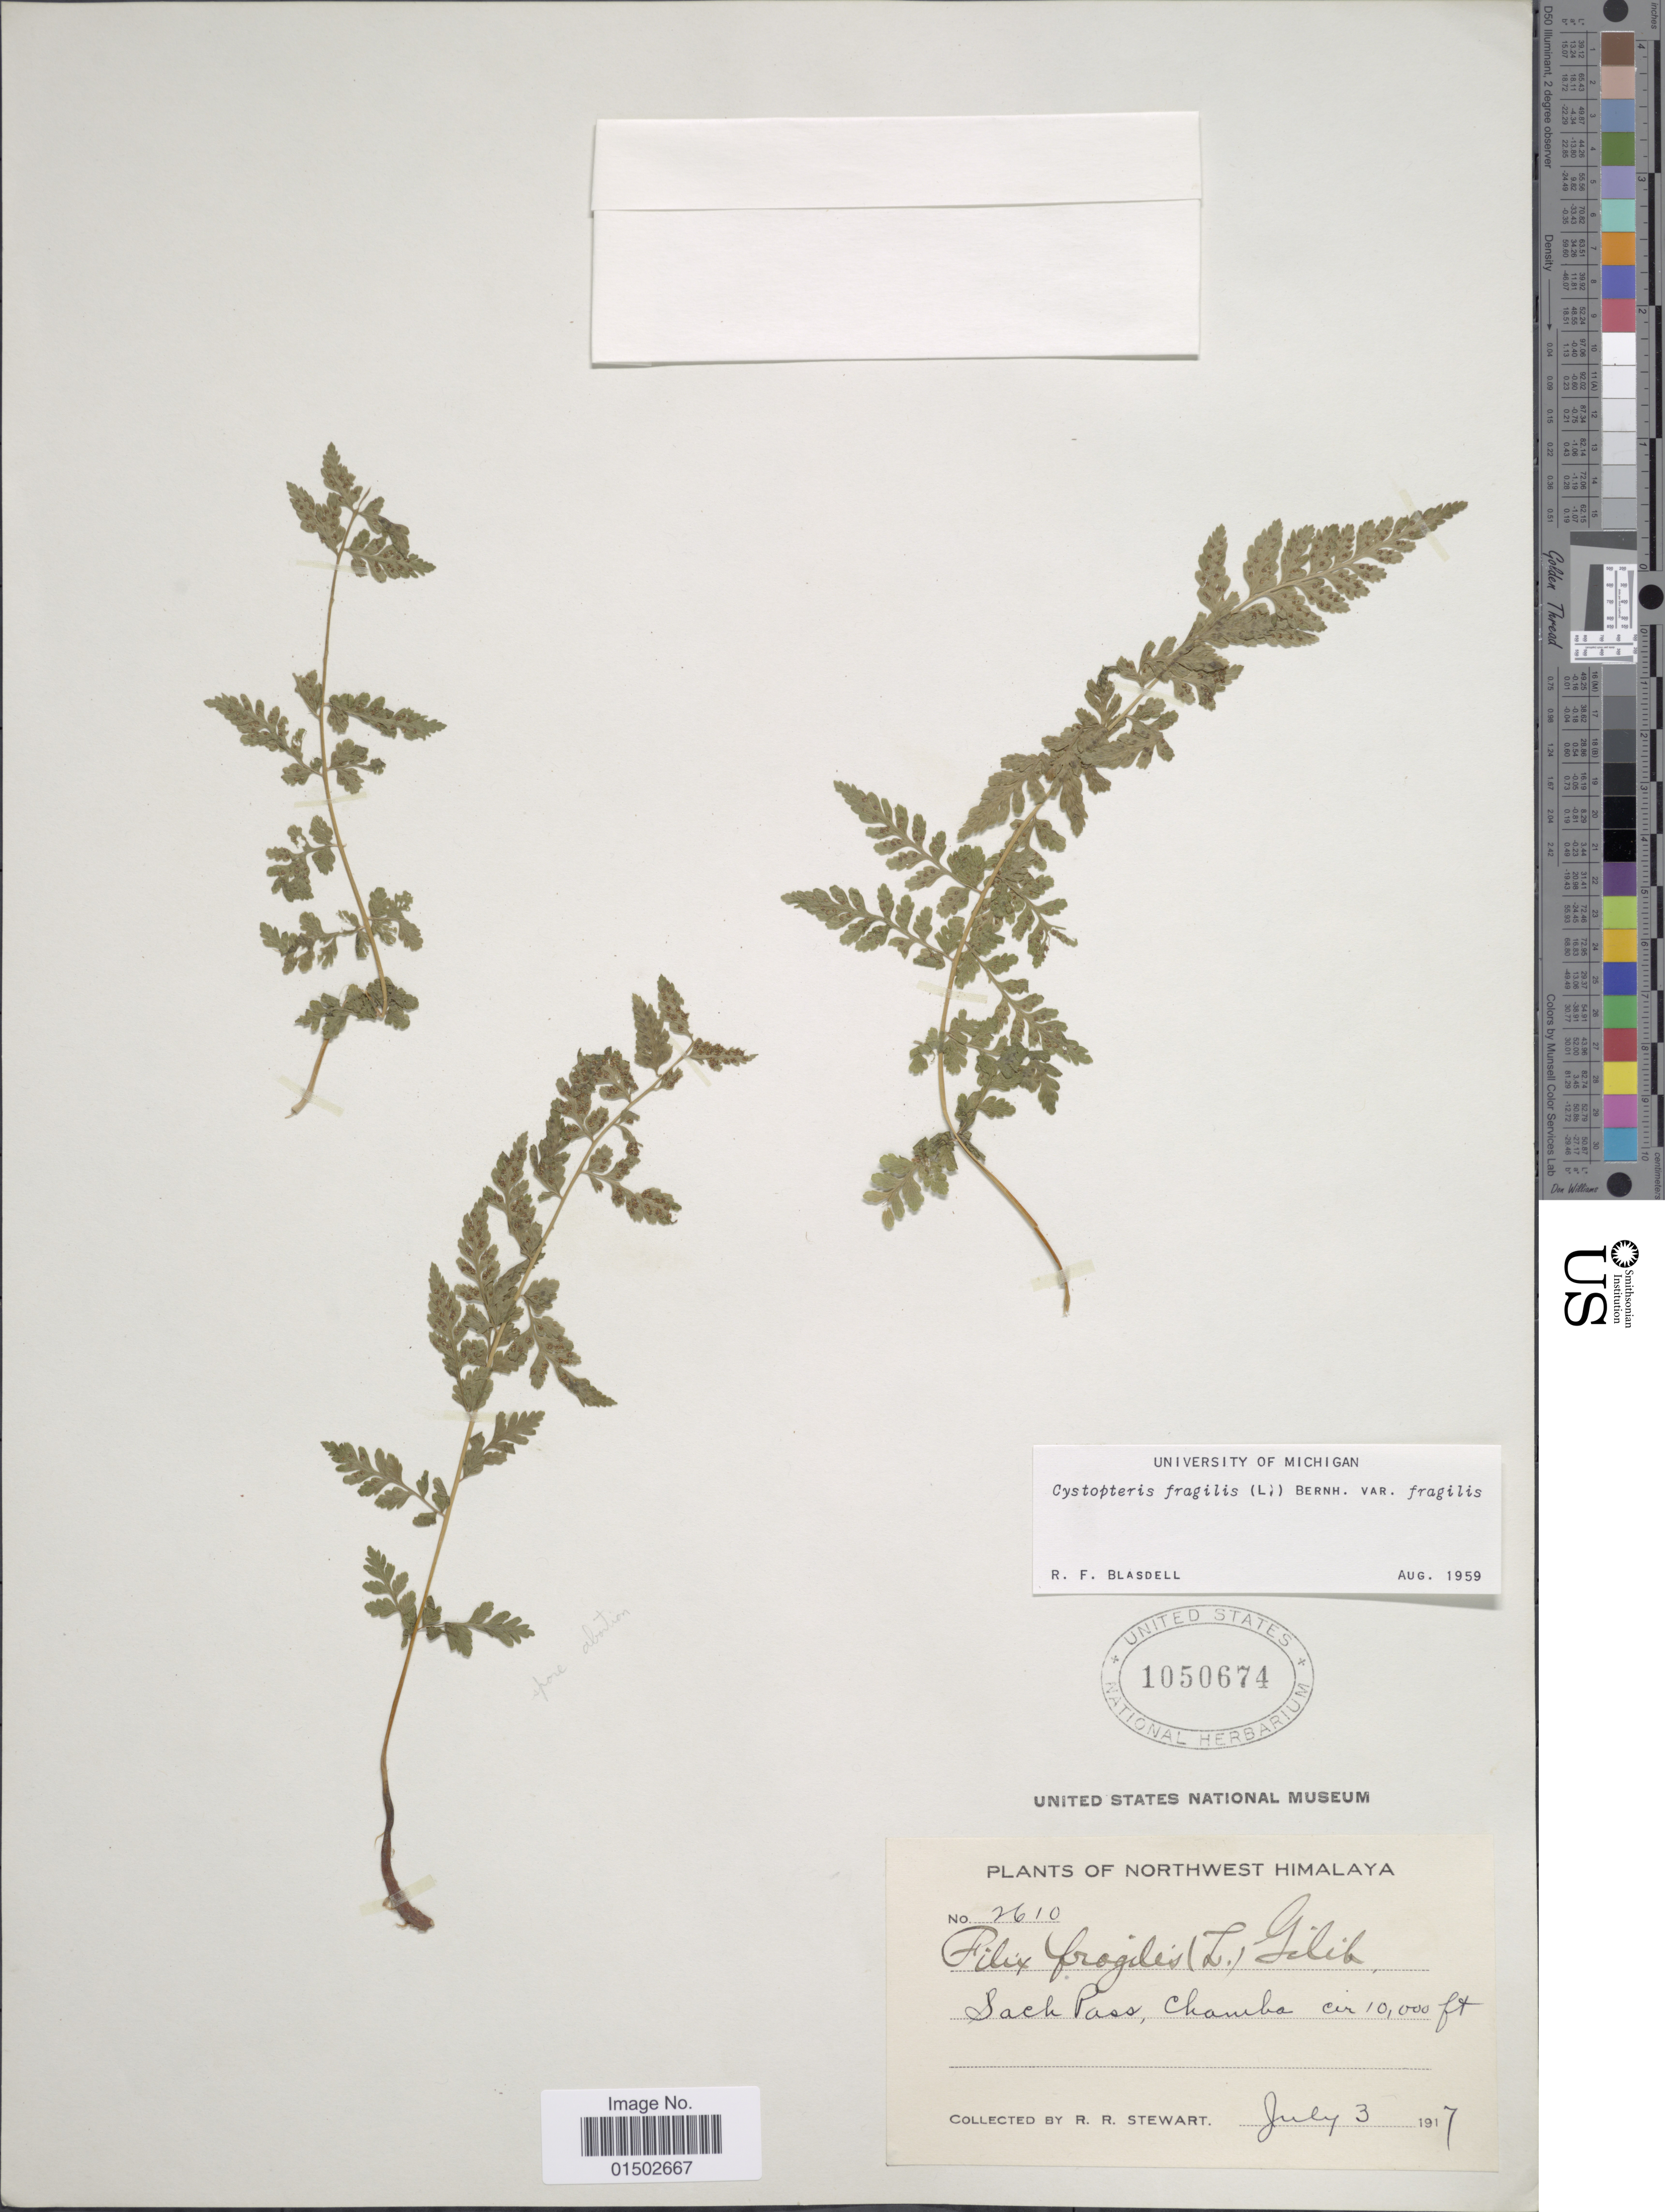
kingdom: Plantae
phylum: Tracheophyta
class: Polypodiopsida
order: Polypodiales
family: Cystopteridaceae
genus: Cystopteris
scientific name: Cystopteris fragilis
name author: (L.) Bernh.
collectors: R. R. Stewart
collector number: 2610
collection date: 1917-07-03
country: India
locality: Northwest Himalaya, Sack Pass, Chamba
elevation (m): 3048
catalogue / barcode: US 10500674